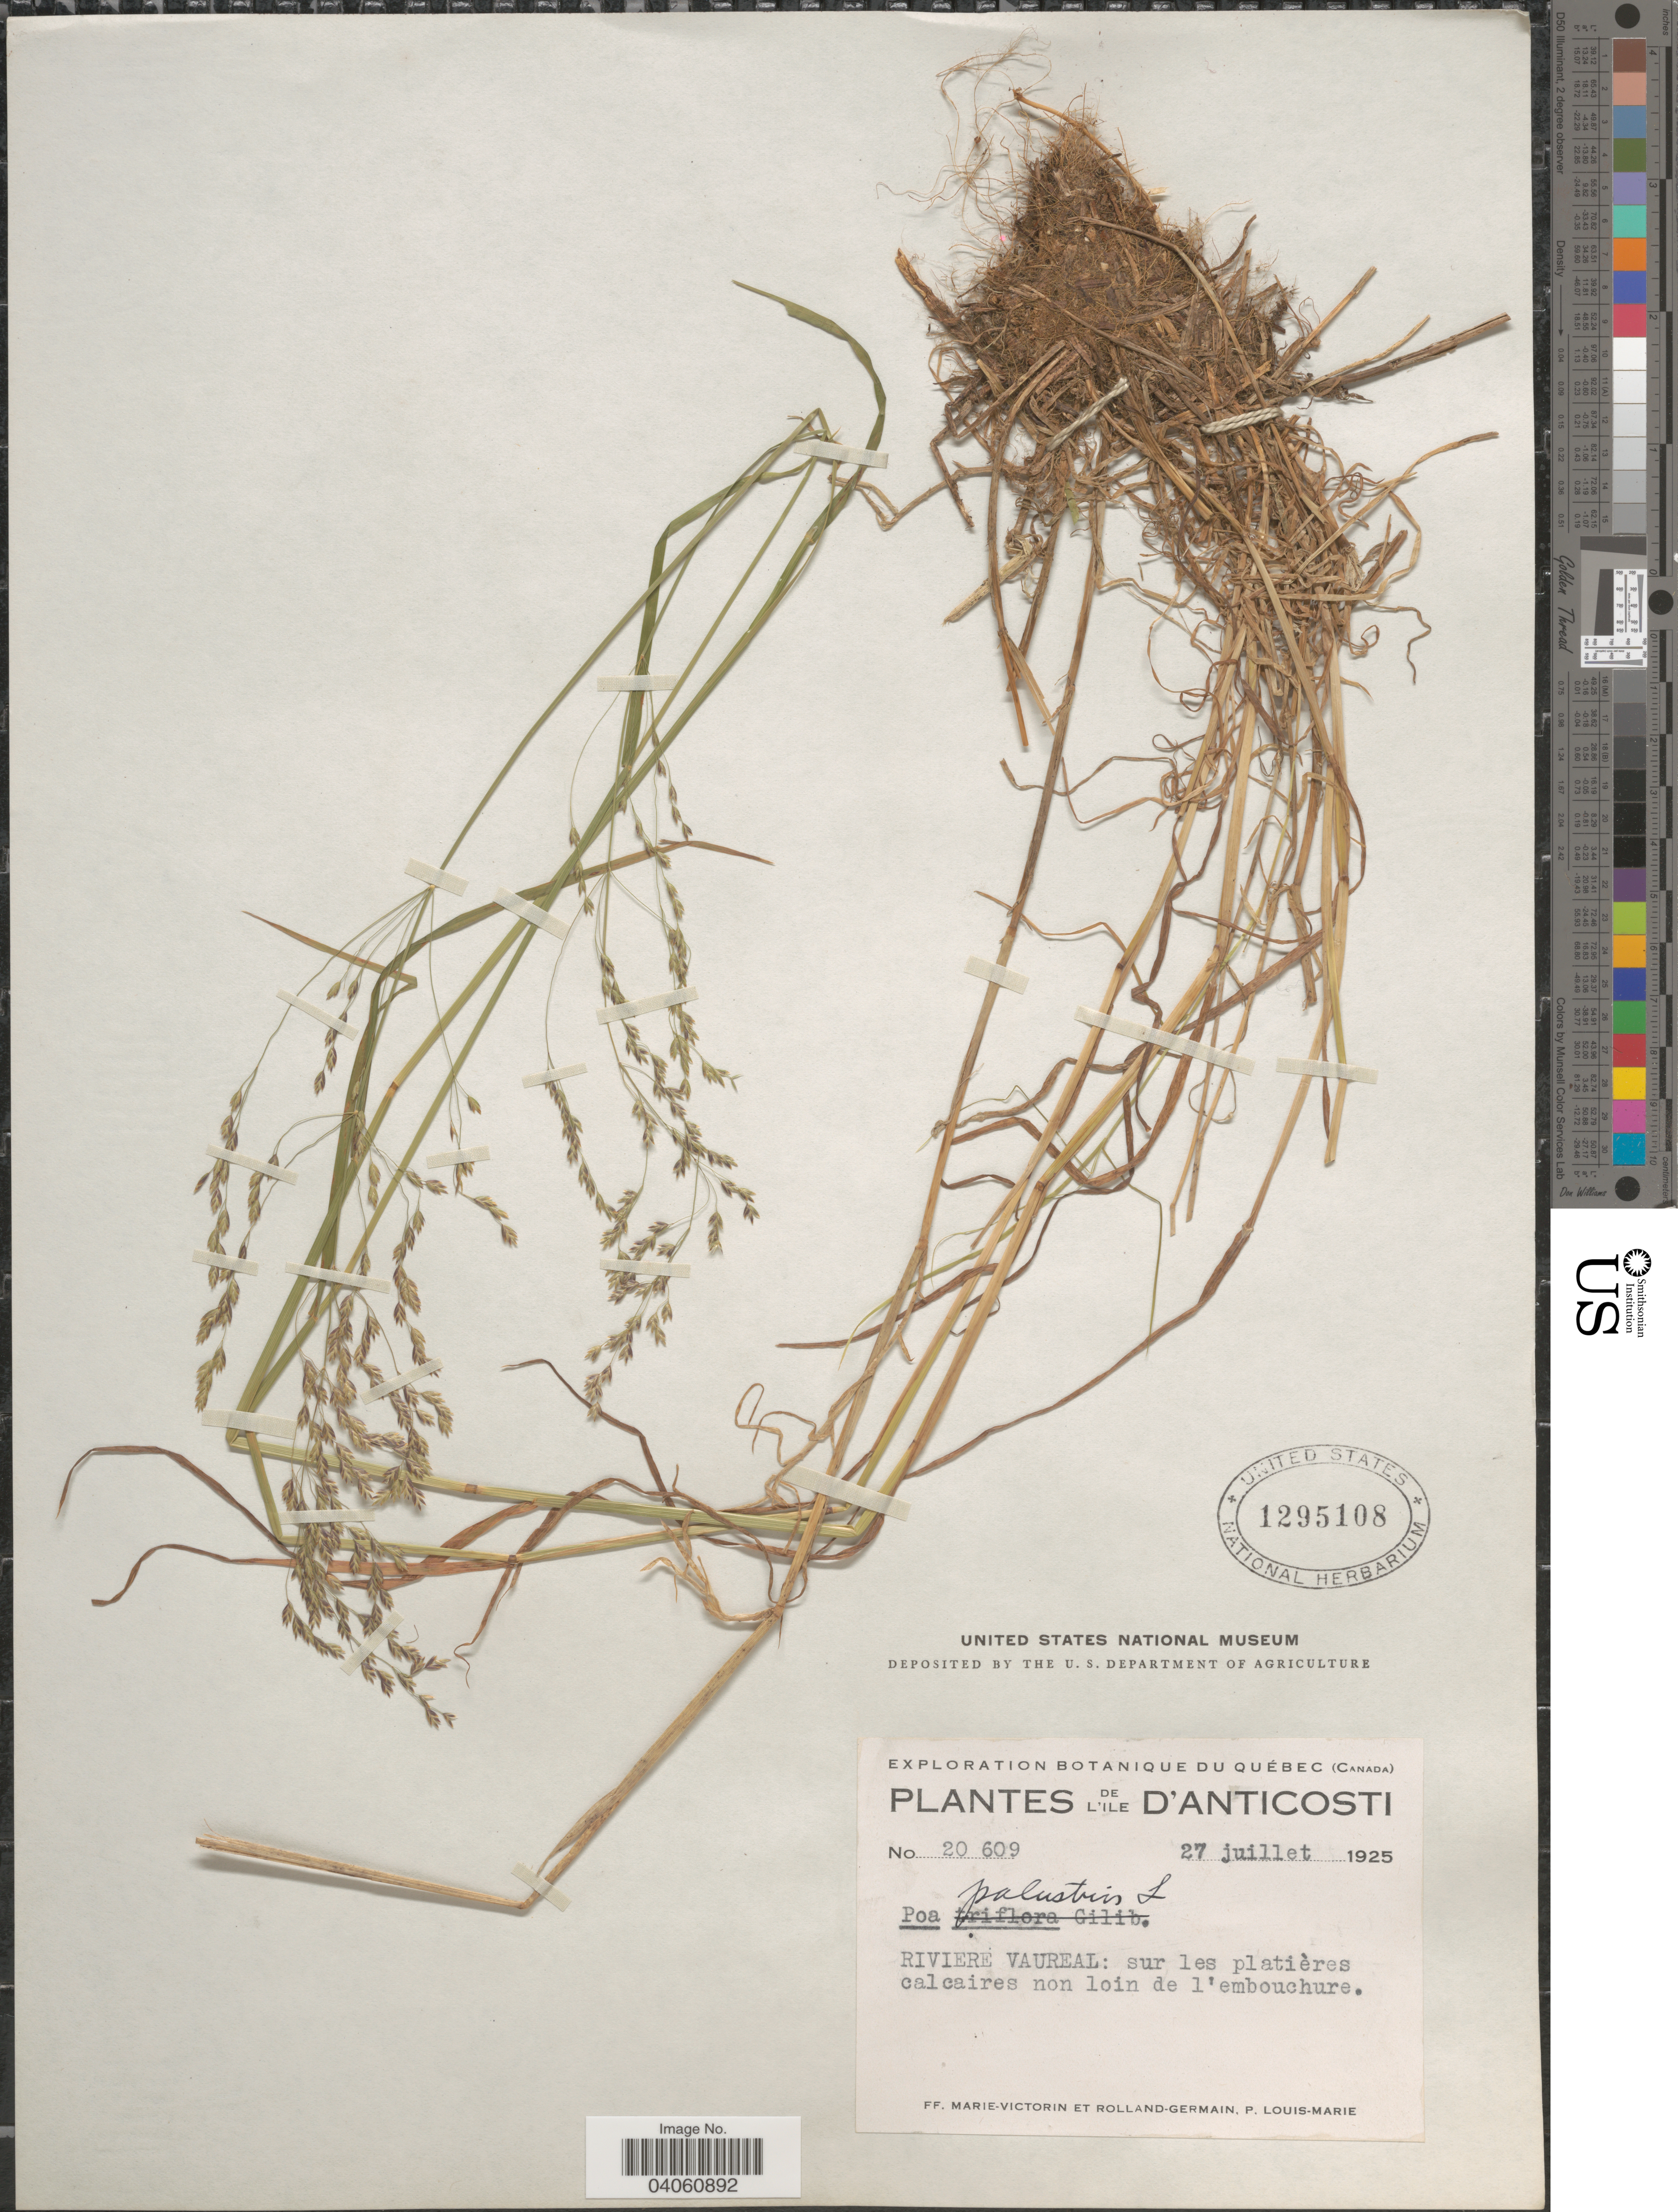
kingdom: Plantae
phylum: Tracheophyta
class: Liliopsida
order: Poales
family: Poaceae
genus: Poa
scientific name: Poa palustris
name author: L.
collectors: F. Marie-Victorin, Rolland-Germain & L.-M. LaLonde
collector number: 20609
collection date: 1925-07-27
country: Canada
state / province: Quebec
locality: L'Ile D'Anticosti. Riviere Vaureal: sur les platières calcaires non loin de l'embouchure.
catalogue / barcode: US 1295108